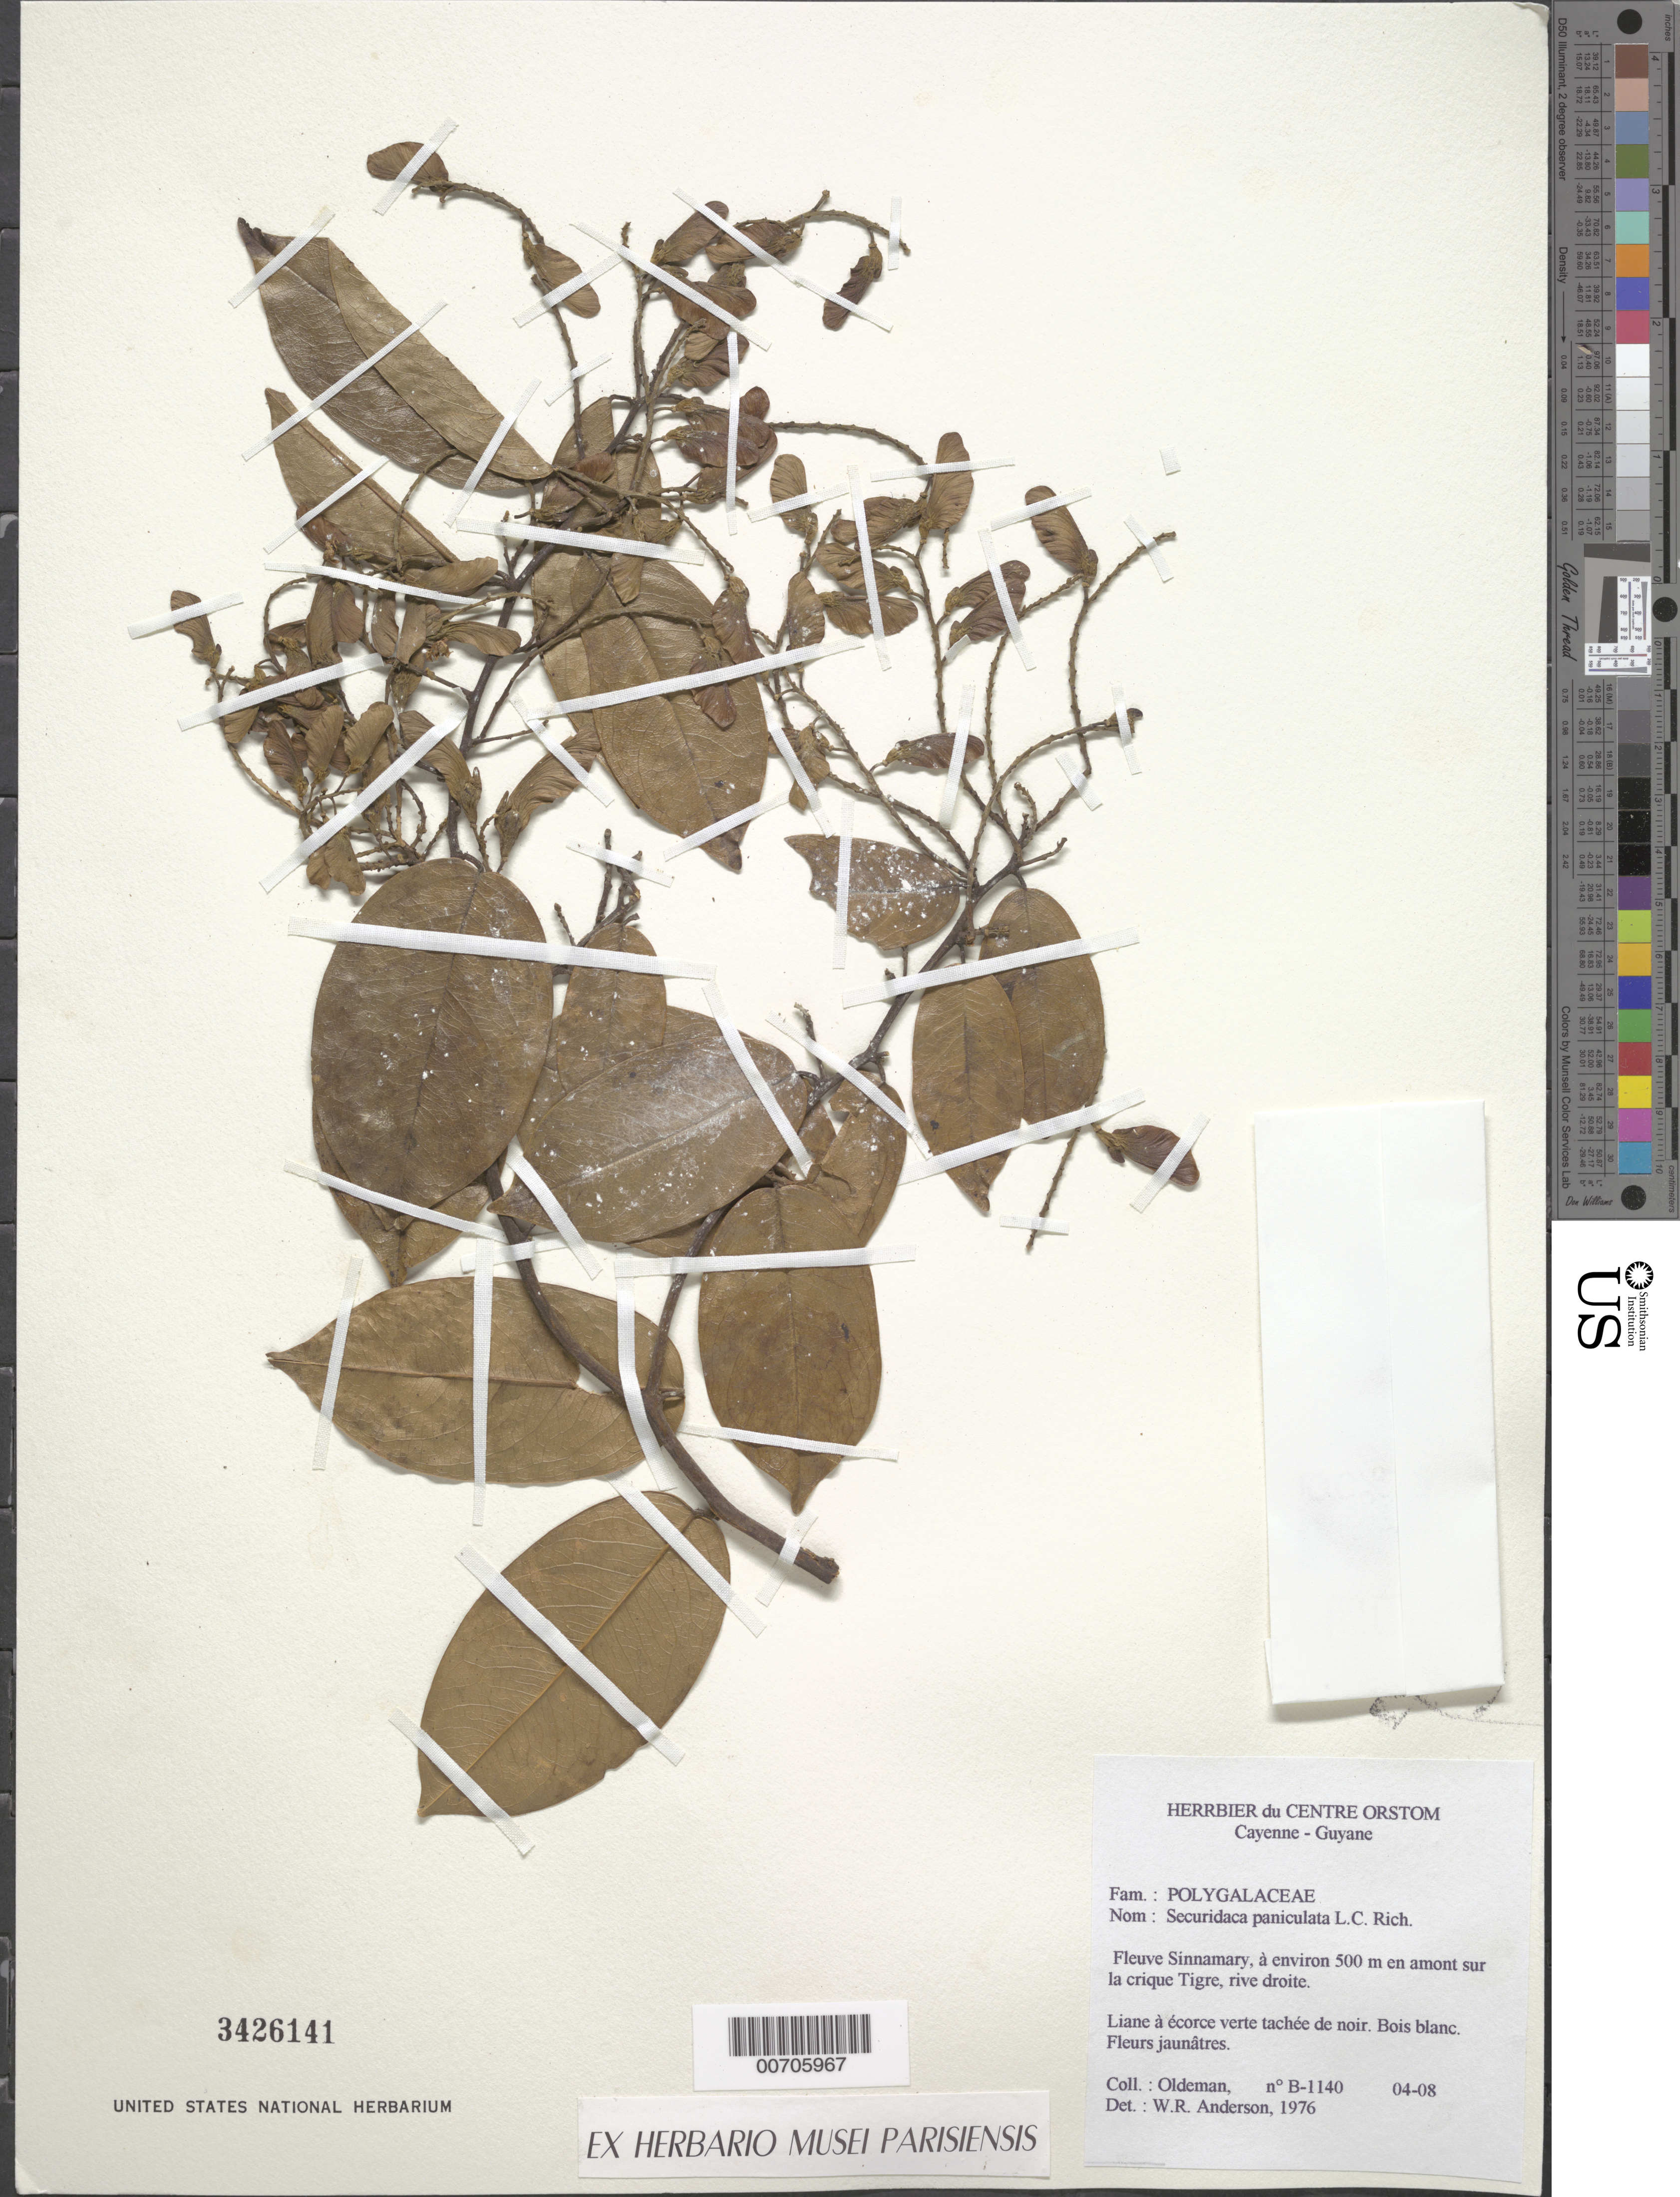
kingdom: Plantae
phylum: Tracheophyta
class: Magnoliopsida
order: Fabales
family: Polygalaceae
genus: Securidaca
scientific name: Securidaca paniculata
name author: Rich.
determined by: Anderson, W. R., (MICH), University of Michigan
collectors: R. Oldeman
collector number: B 1140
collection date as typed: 4-Aug-67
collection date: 1967-08-04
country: French Guiana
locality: Fleuve Sinnamary, 500 m from Tigre Creek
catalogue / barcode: US 3426141